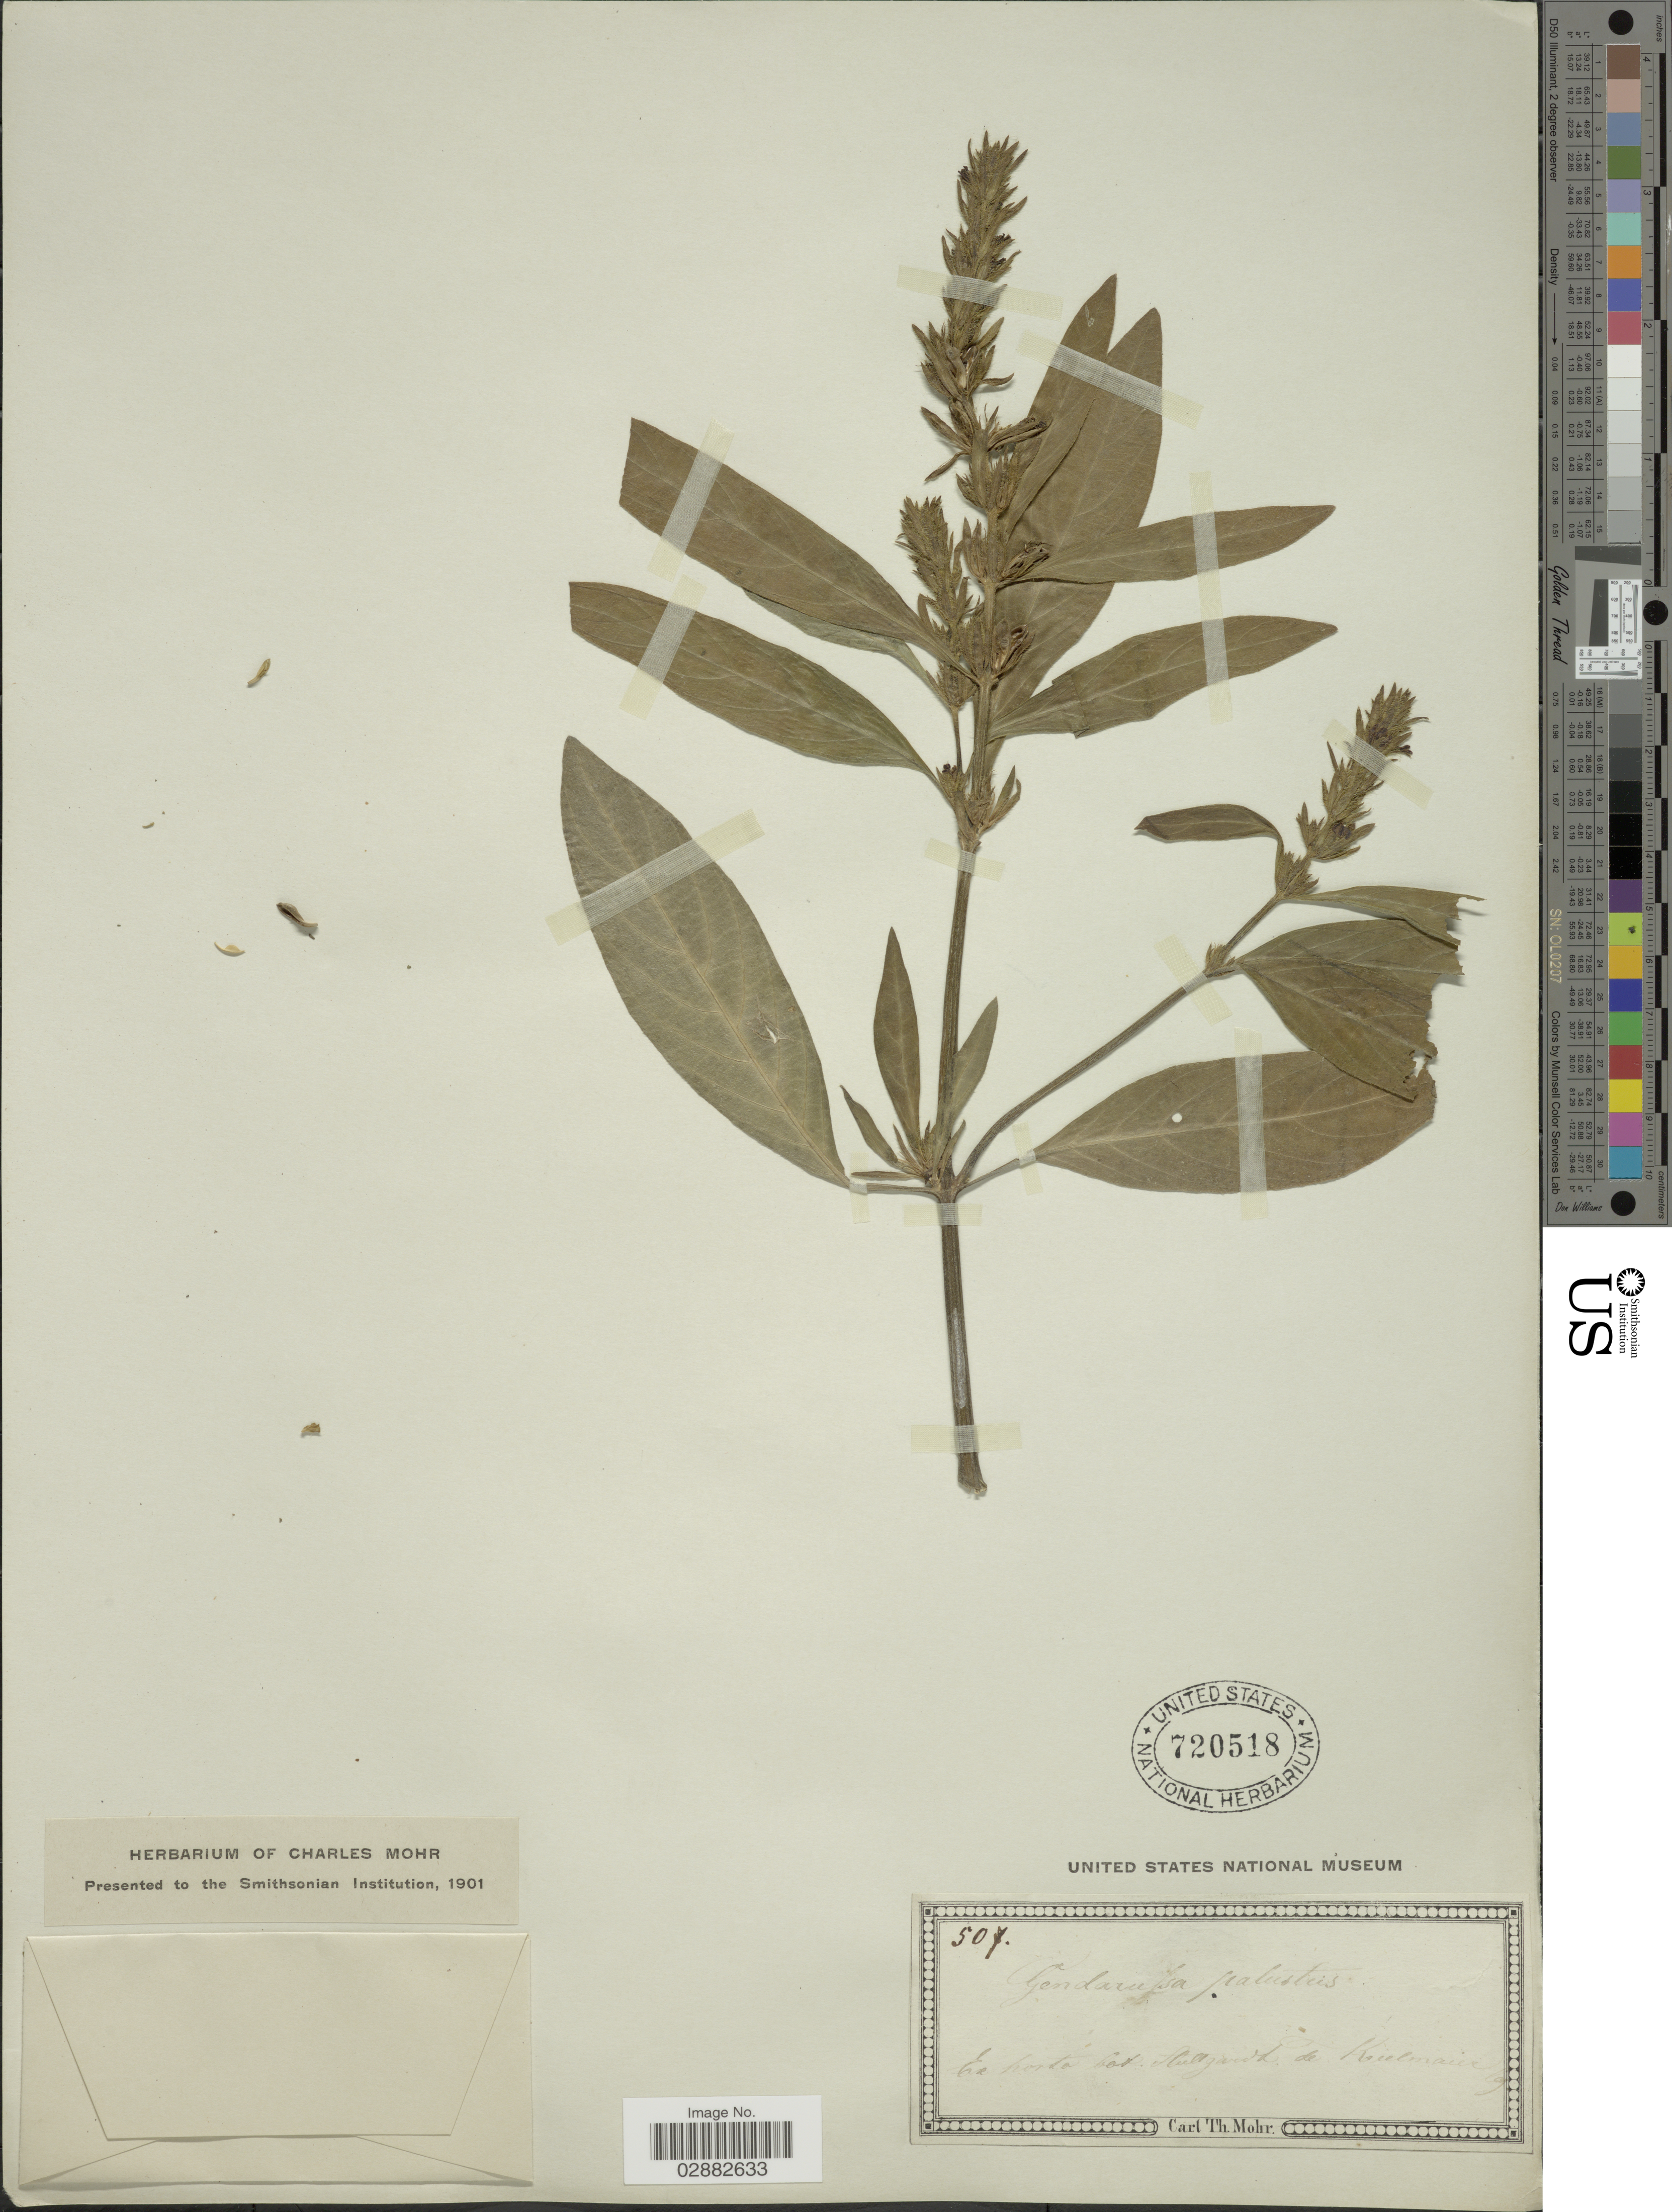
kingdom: Plantae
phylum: Tracheophyta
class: Magnoliopsida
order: Lamiales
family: Acanthaceae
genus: Justicia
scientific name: Justicia sp.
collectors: Mohr, C. T. (herbarium)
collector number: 507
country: Germany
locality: Ex horto bot. Stuttgardt de Kielmaier.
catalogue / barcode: US 720518